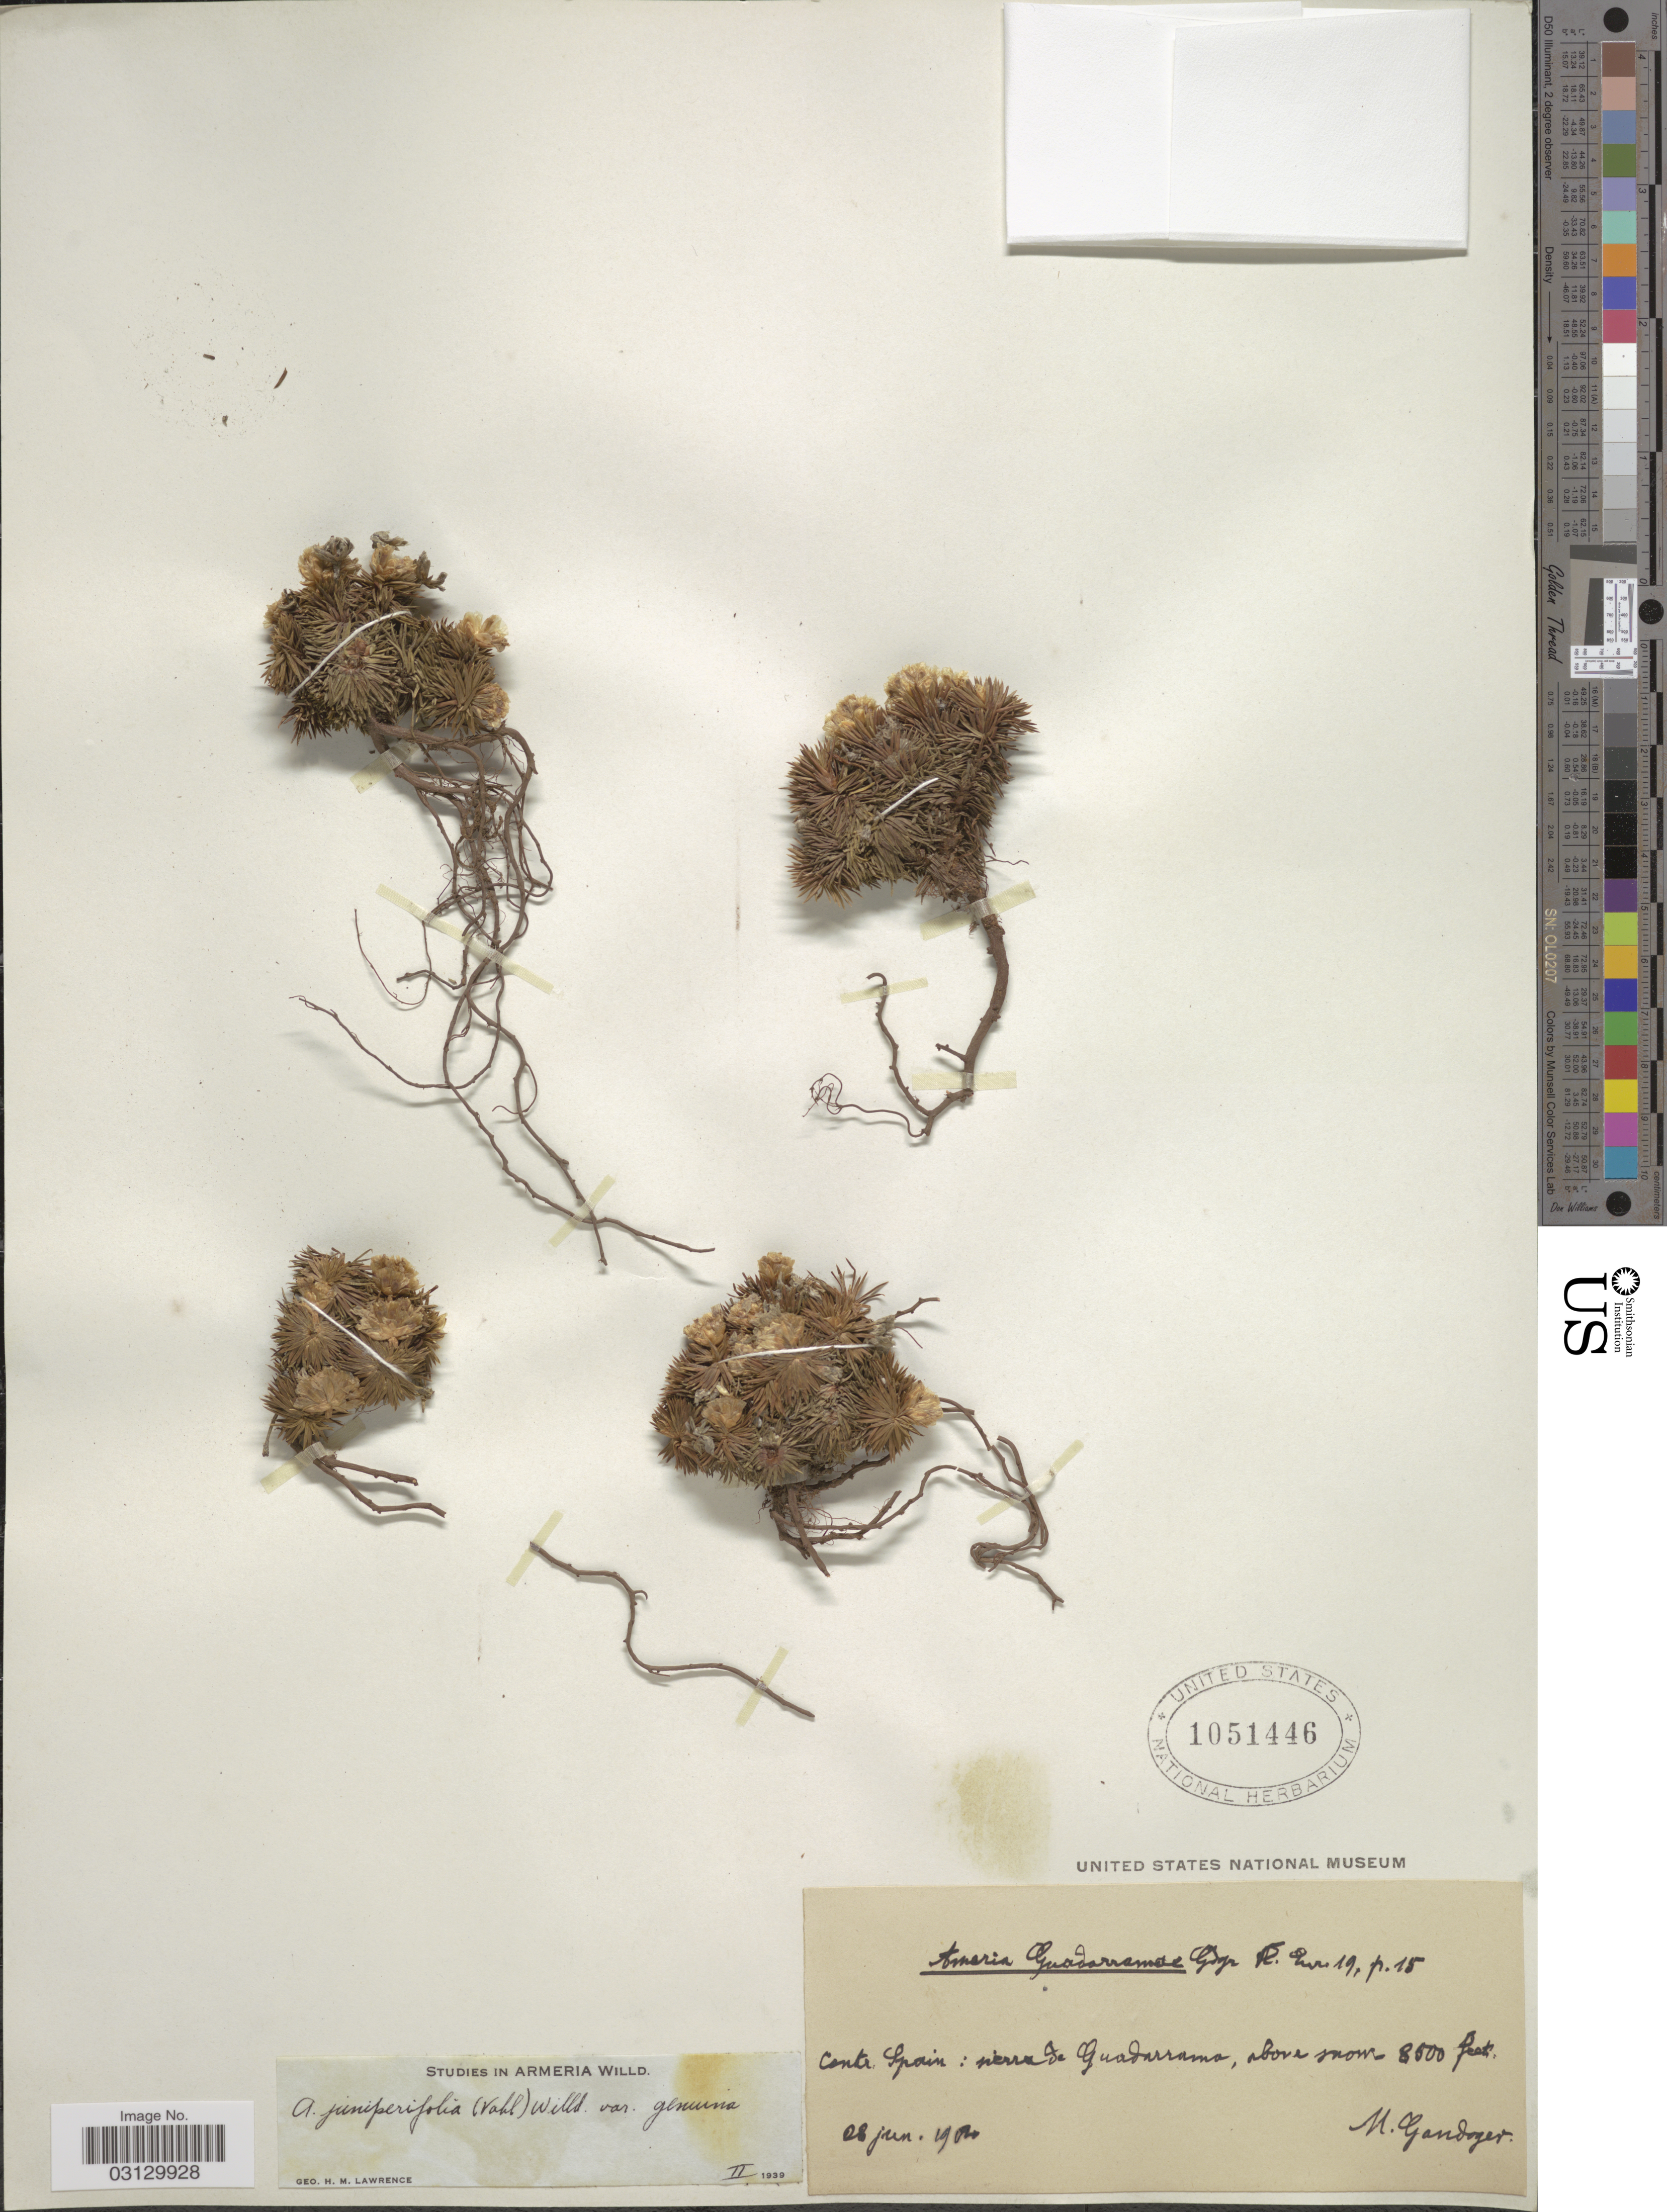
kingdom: Plantae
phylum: Tracheophyta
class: Magnoliopsida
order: Caryophyllales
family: Plumbaginaceae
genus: Armeria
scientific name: Armeria humilis subsp. humilis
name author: (Link) Schult.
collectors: M. Gandoger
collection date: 1902-06-28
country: Spain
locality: Centr. Spain: Sierra de Guadarrama.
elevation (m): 2591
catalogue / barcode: US 1051446